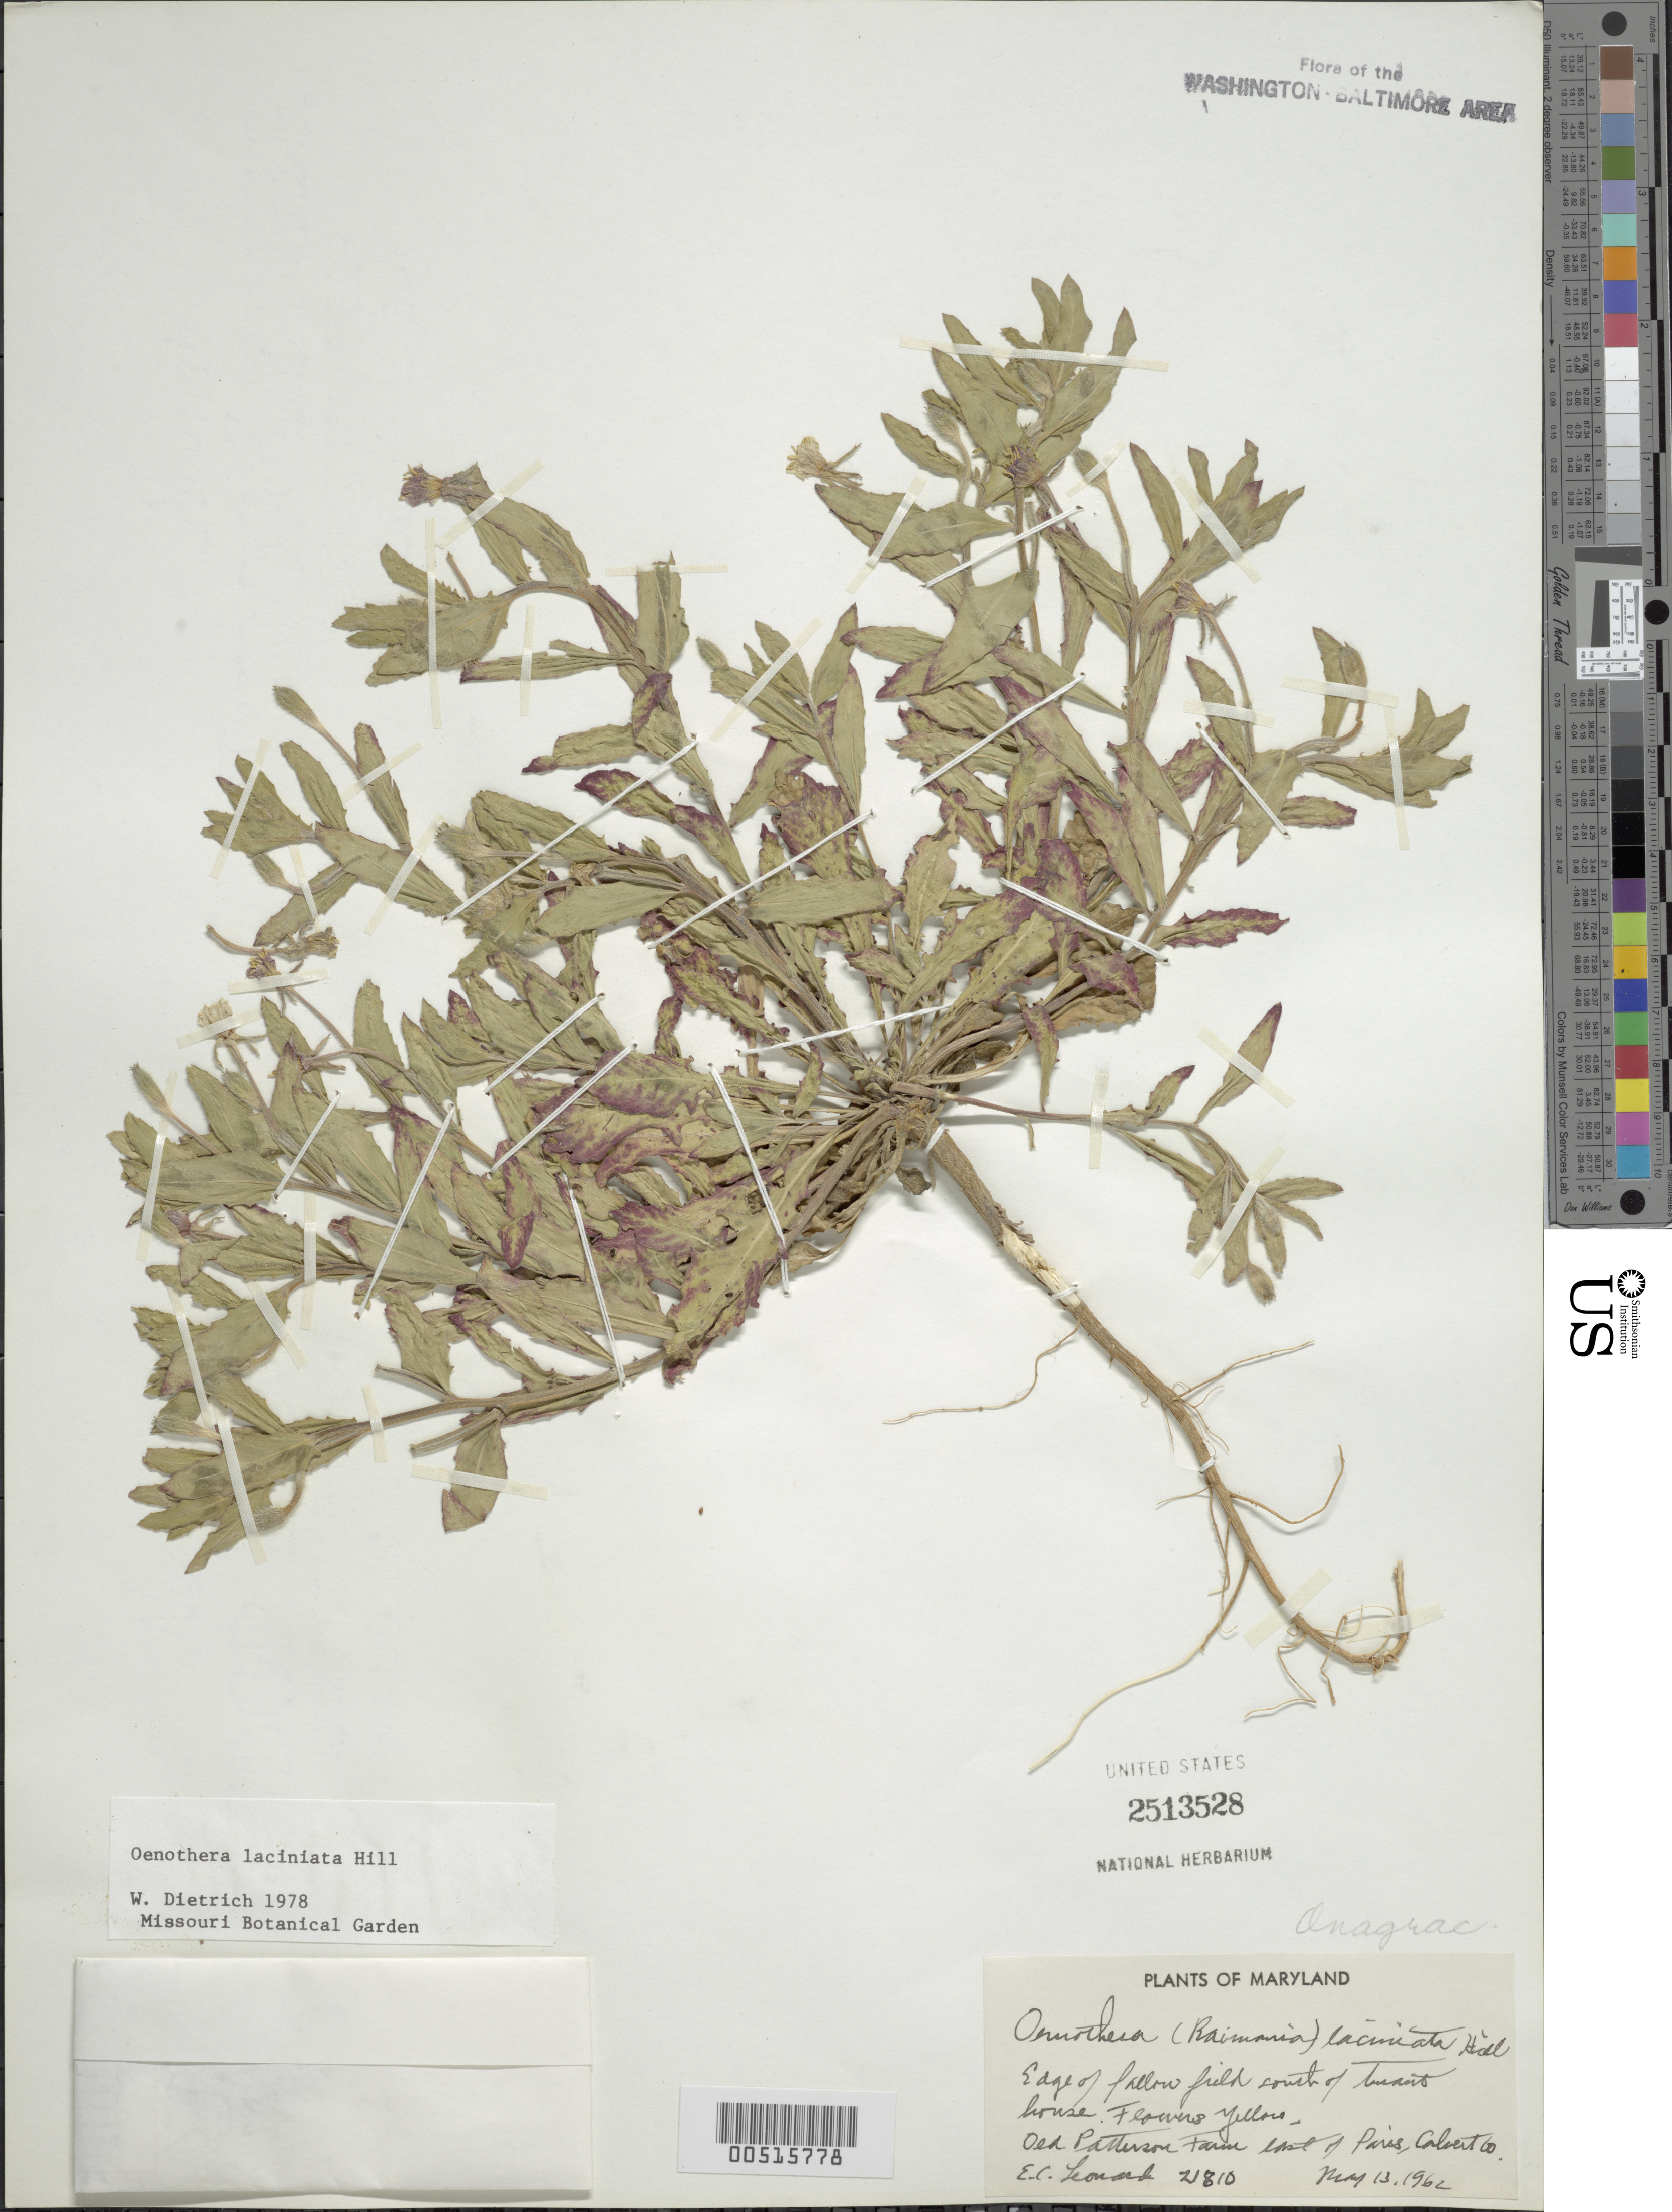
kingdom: Plantae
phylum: Tracheophyta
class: Magnoliopsida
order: Myrtales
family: Onagraceae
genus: Oenothera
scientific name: Oenothera laciniata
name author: Hill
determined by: Dietrich, W.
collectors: E. C. Leonard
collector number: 21810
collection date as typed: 13 May 1962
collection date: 1962-05-13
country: United States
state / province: Maryland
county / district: Calvert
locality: Paris, E of, Old Patterson Farm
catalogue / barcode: US 2513528